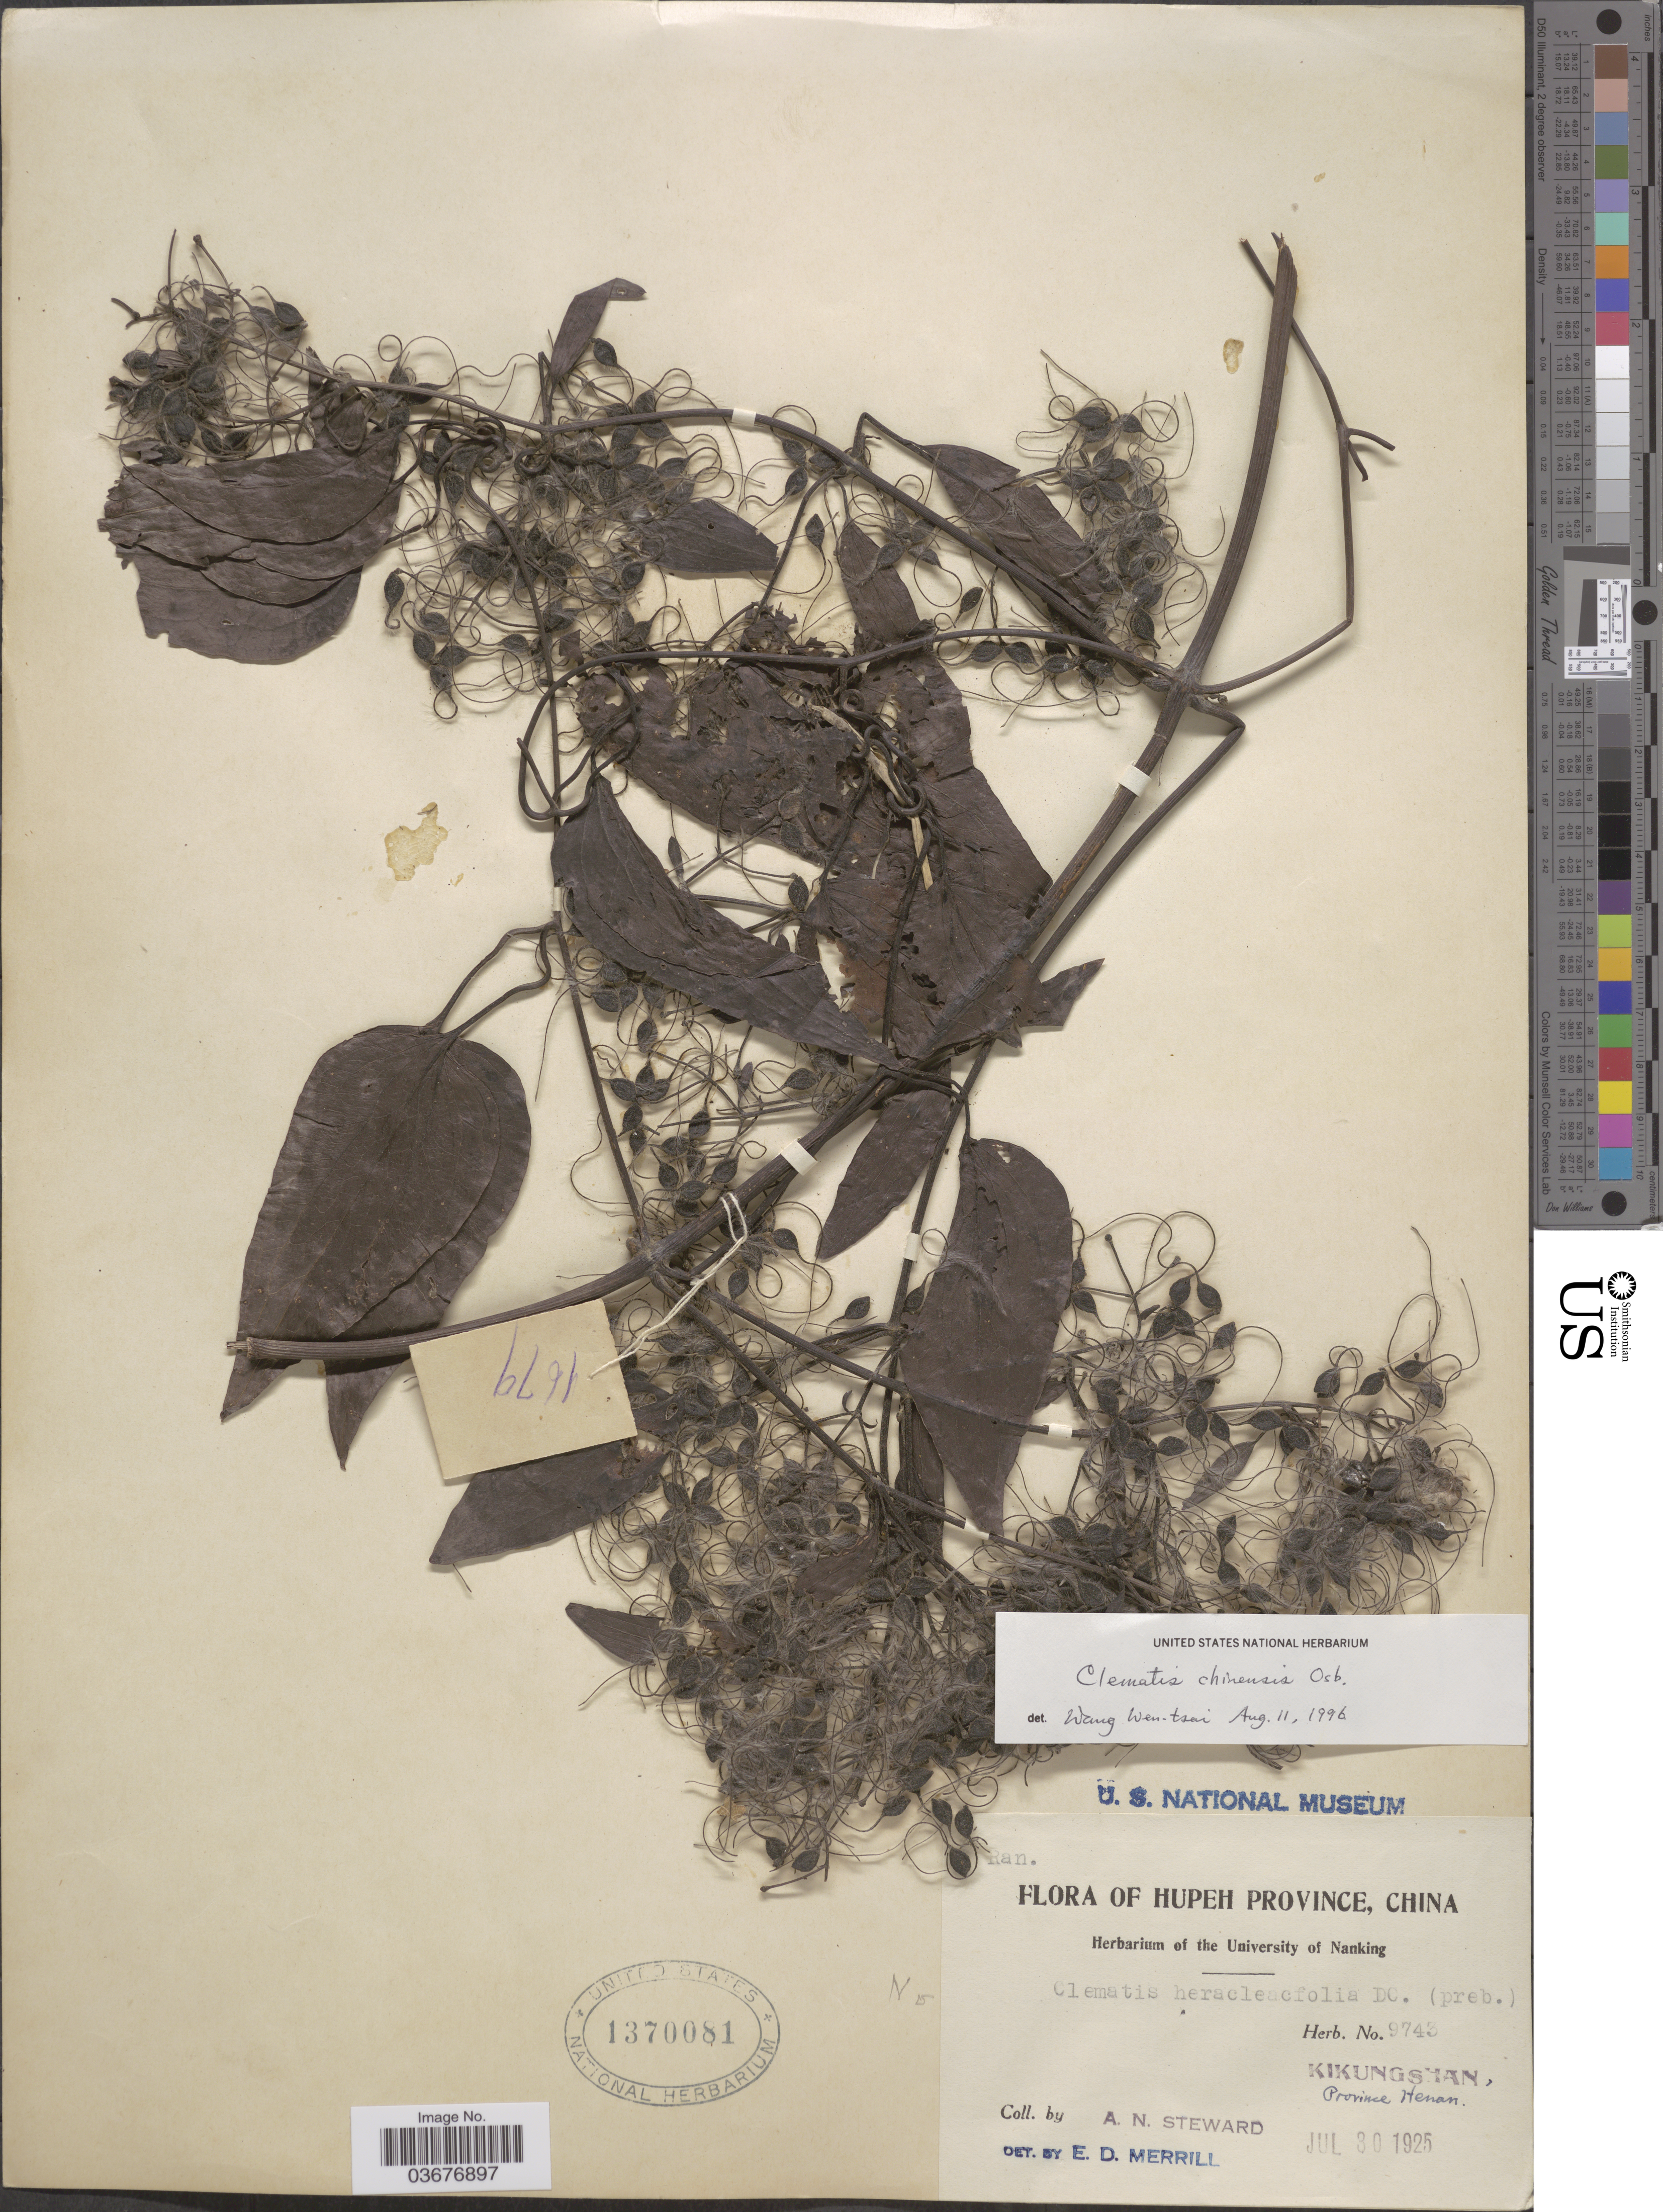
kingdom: Plantae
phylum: Tracheophyta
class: Magnoliopsida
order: Ranunculales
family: Ranunculaceae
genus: Clematis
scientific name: Clematis chinensis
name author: Retz.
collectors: A. N. Steward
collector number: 9743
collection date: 1925-07-30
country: China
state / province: Hubei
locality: Hupeh Province. Kikungshan. Province Henan.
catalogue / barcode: US 1370081